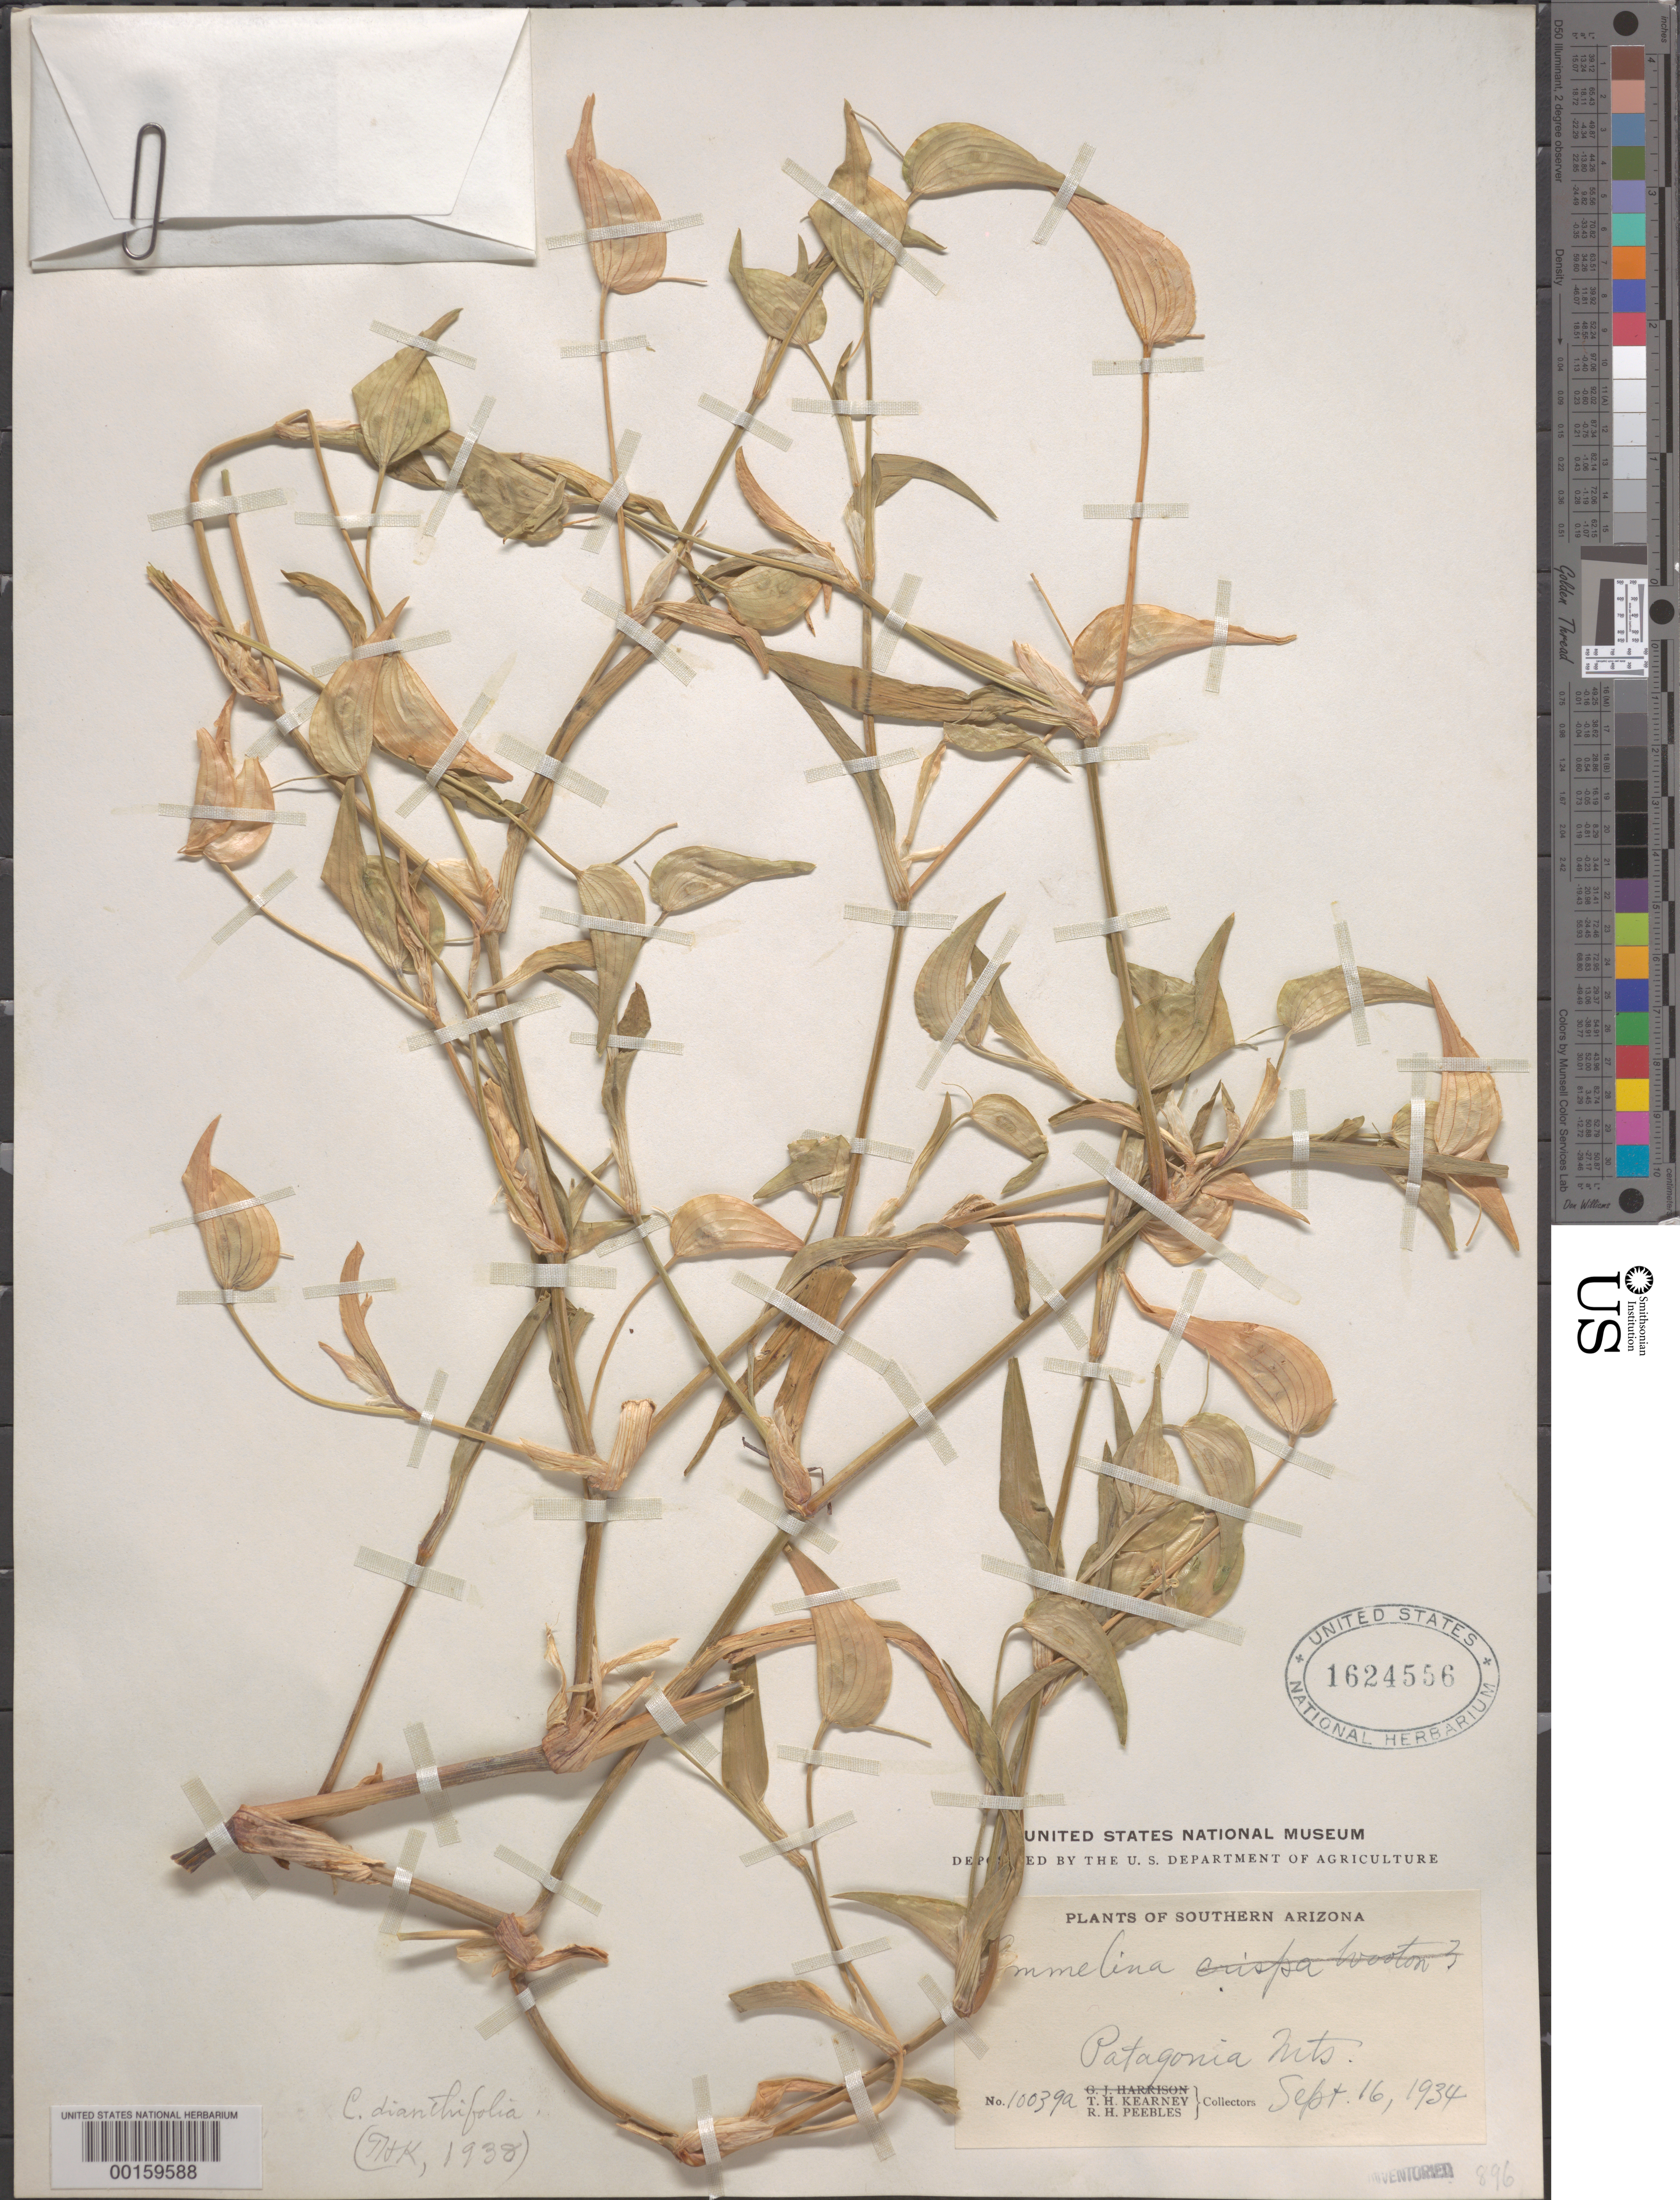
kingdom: Plantae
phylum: Tracheophyta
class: Liliopsida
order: Commelinales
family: Commelinaceae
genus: Commelina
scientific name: Commelina dianthifolia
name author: Redouté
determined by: Kearney, T. H.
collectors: T. H. Kearney & R. H. Peebles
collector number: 10039a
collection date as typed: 16 Sep 1934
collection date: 1934-09-16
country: United States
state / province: Arizona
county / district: Santa Cruz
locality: Patagonia mts.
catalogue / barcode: US 1624556